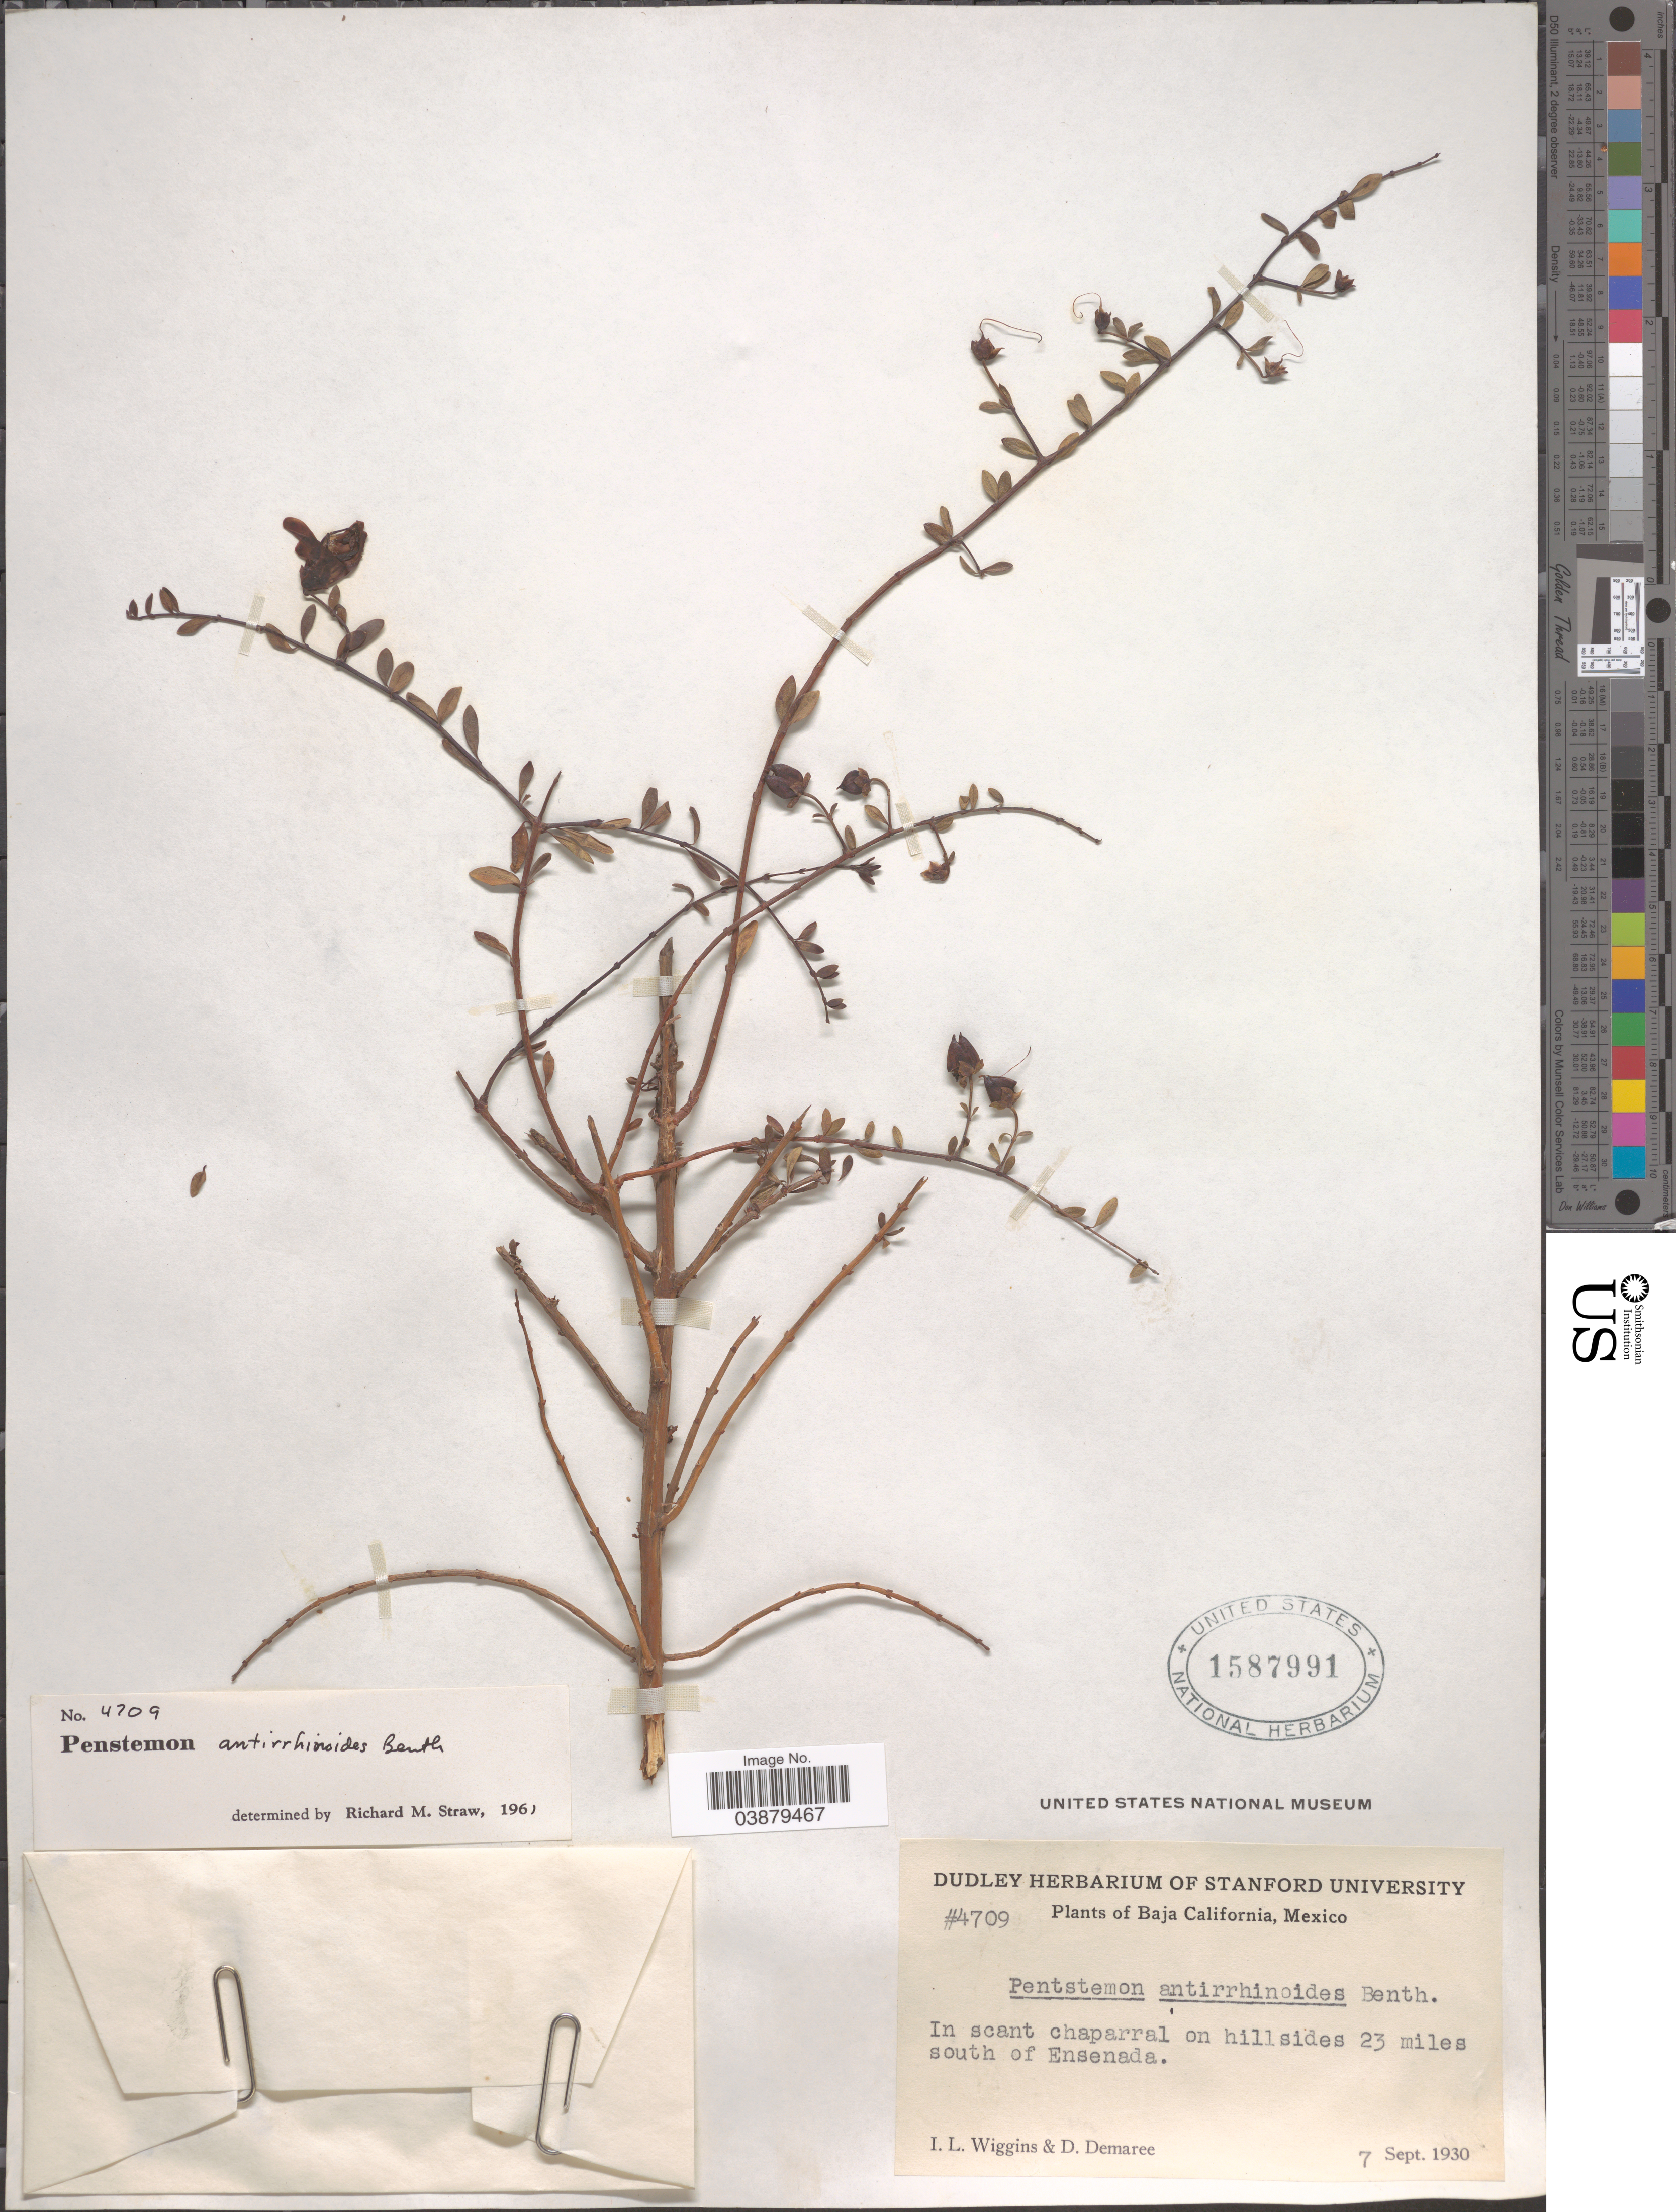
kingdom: Plantae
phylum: Tracheophyta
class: Magnoliopsida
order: Lamiales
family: Plantaginaceae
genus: Penstemon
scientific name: Penstemon antirrhinoides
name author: Benth.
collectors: I. L. Wiggins & D. Demaree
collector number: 4709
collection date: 1930-09-07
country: Mexico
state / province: Baja California Norte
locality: In scant chaparral on hillsides 23 miles south of Ensenada.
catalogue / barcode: US 1587991